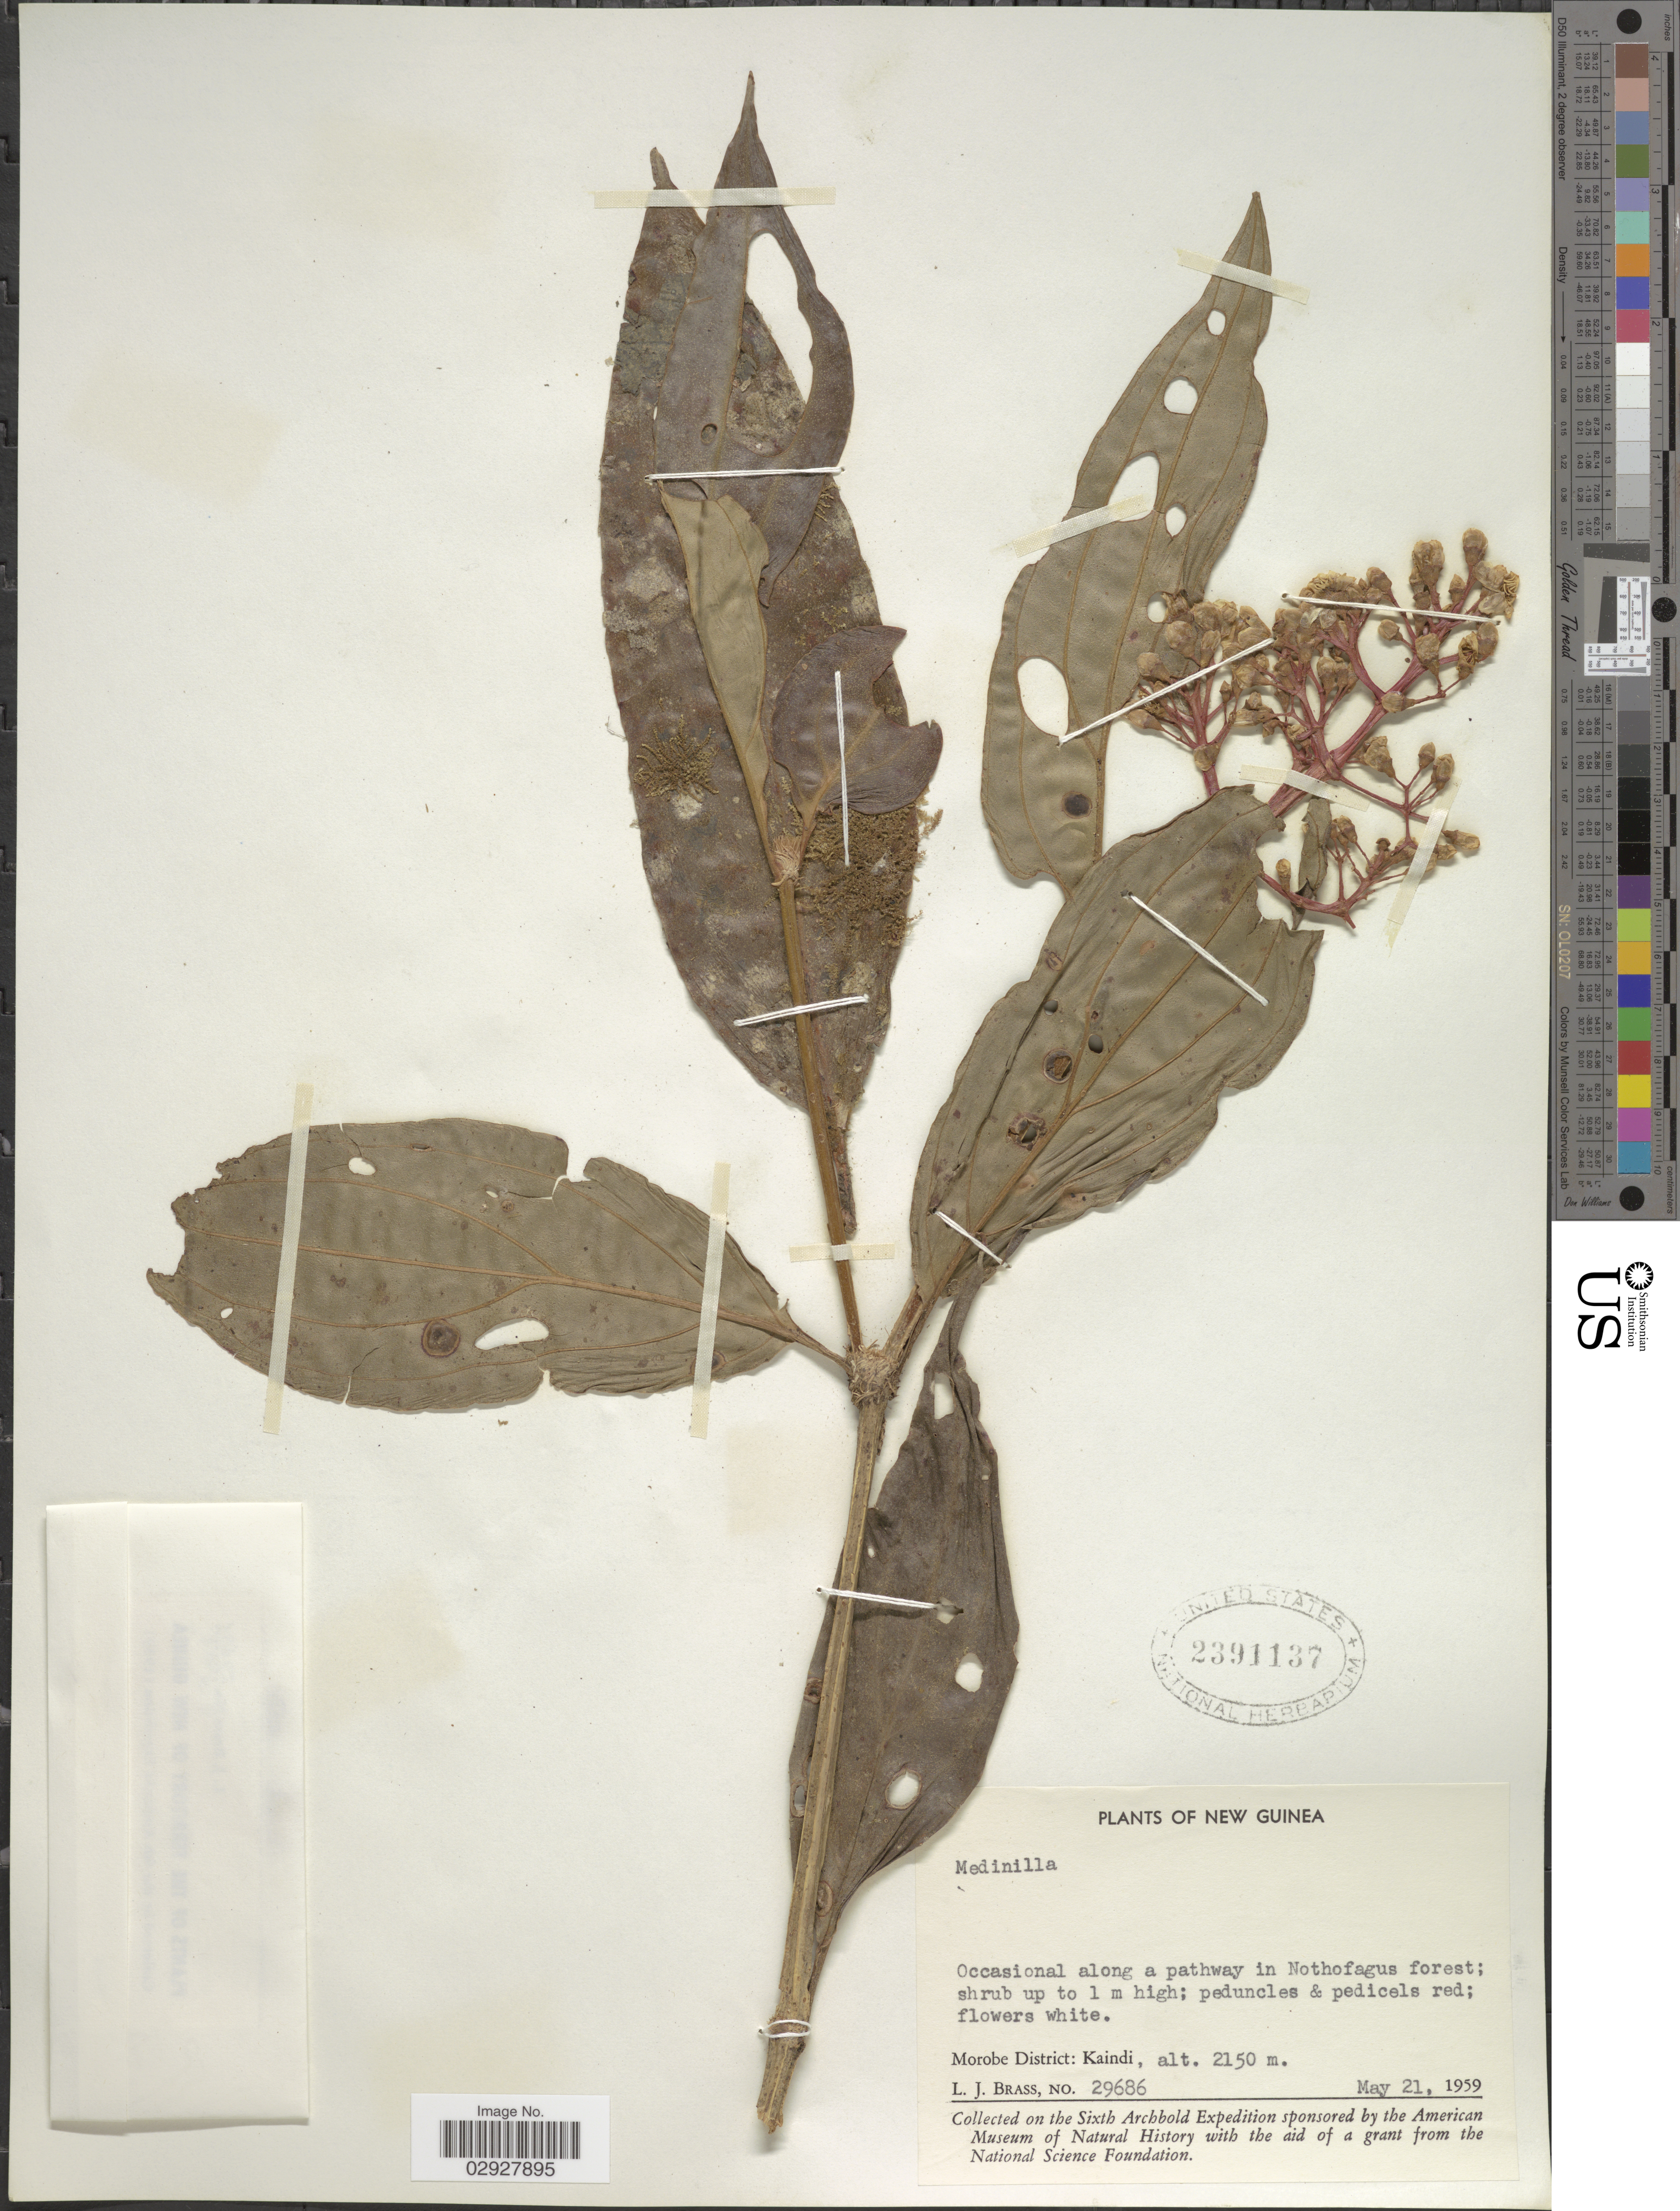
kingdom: Plantae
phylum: Tracheophyta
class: Magnoliopsida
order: Myrtales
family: Melastomataceae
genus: Medinilla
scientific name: Medinilla sp.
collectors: L. J. Brass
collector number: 29686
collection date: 1959-05-21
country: Papua New Guinea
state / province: Morobe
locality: Morobe District: Kaindi.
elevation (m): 2150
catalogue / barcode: US 2391137